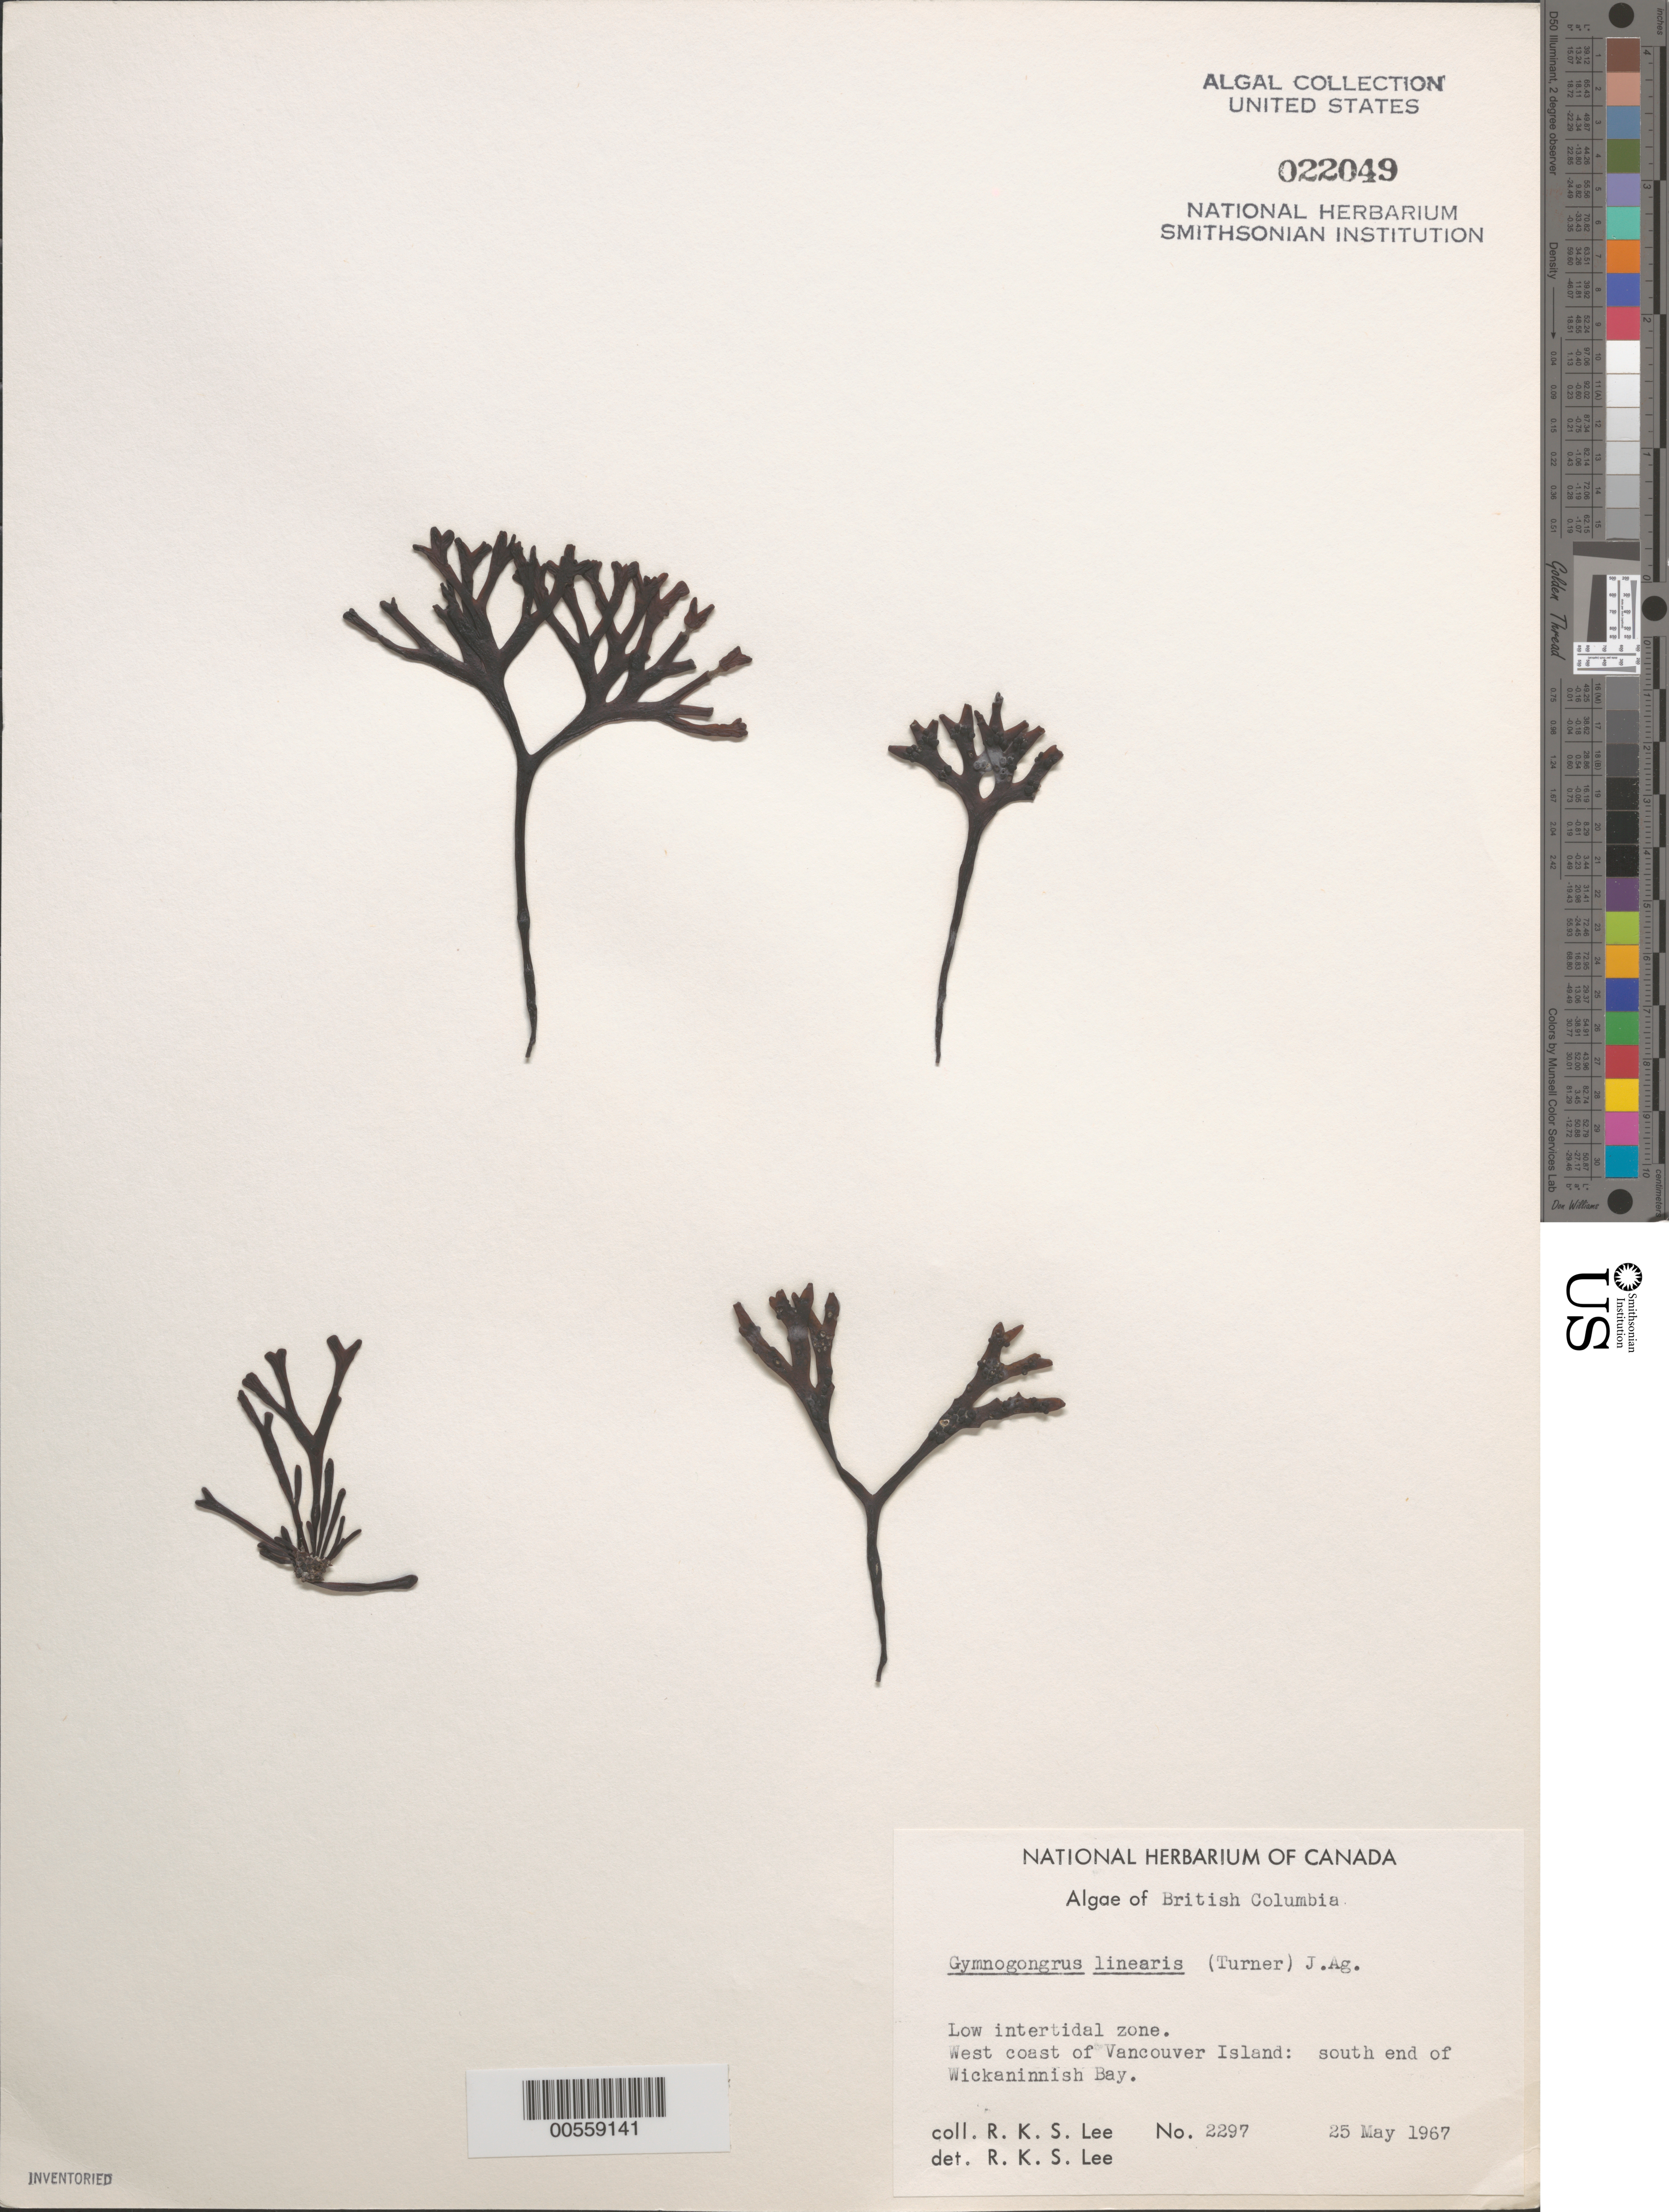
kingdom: Plantae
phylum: Rhodophyta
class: Florideophyceae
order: Gigartinales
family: Phyllophoraceae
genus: Ahnfeltiopsis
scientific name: Ahnfeltiopsis linearis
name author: (C. Agardh) P.C. Silva & DeCew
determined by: Algae name updating Project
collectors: R. Lee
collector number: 2297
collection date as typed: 25 May 1967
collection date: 1967-05-25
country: Canada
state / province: British Columbia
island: Vancouver Island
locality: Wickaninnish Bay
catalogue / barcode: US 22049